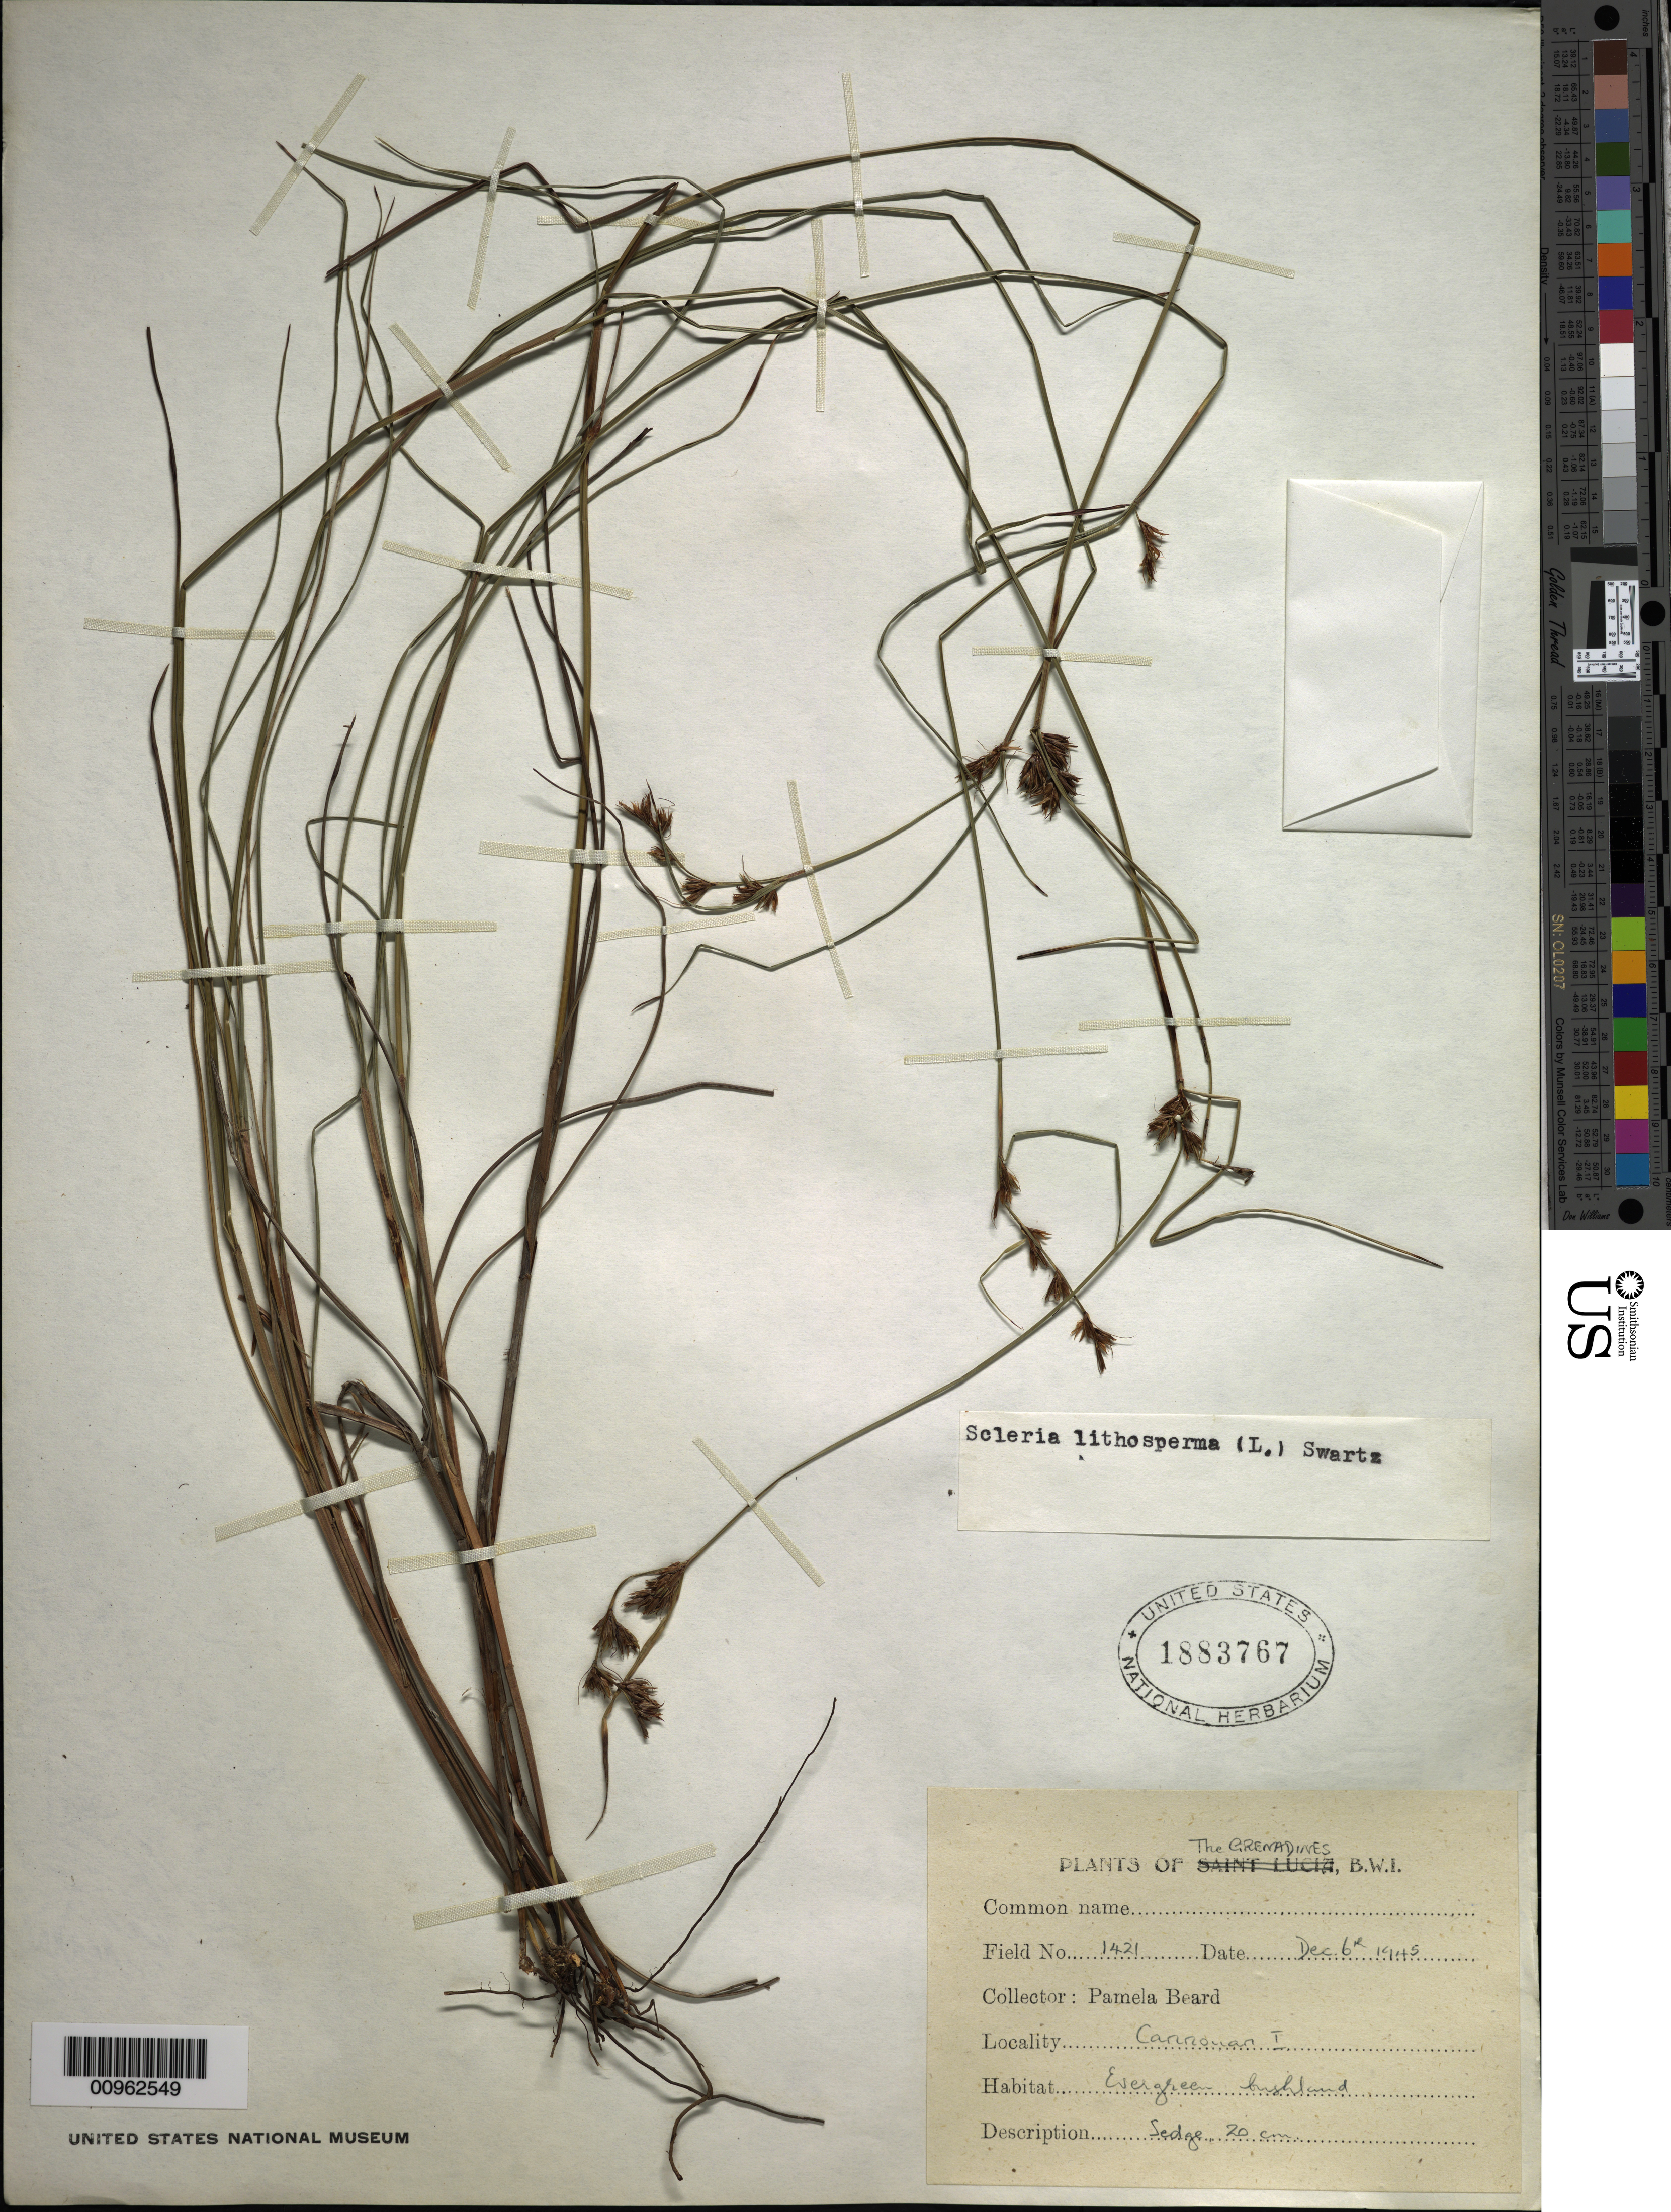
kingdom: Plantae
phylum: Tracheophyta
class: Liliopsida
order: Poales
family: Cyperaceae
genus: Scleria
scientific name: Scleria lithosperma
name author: (L.) Sw.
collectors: P. Beard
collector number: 1421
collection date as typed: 06 Dec 1945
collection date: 1945-12-06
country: St. Vincent - Grenadines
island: Grenadines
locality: Cannouan Island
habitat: Evergreen bushland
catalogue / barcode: US 1883767